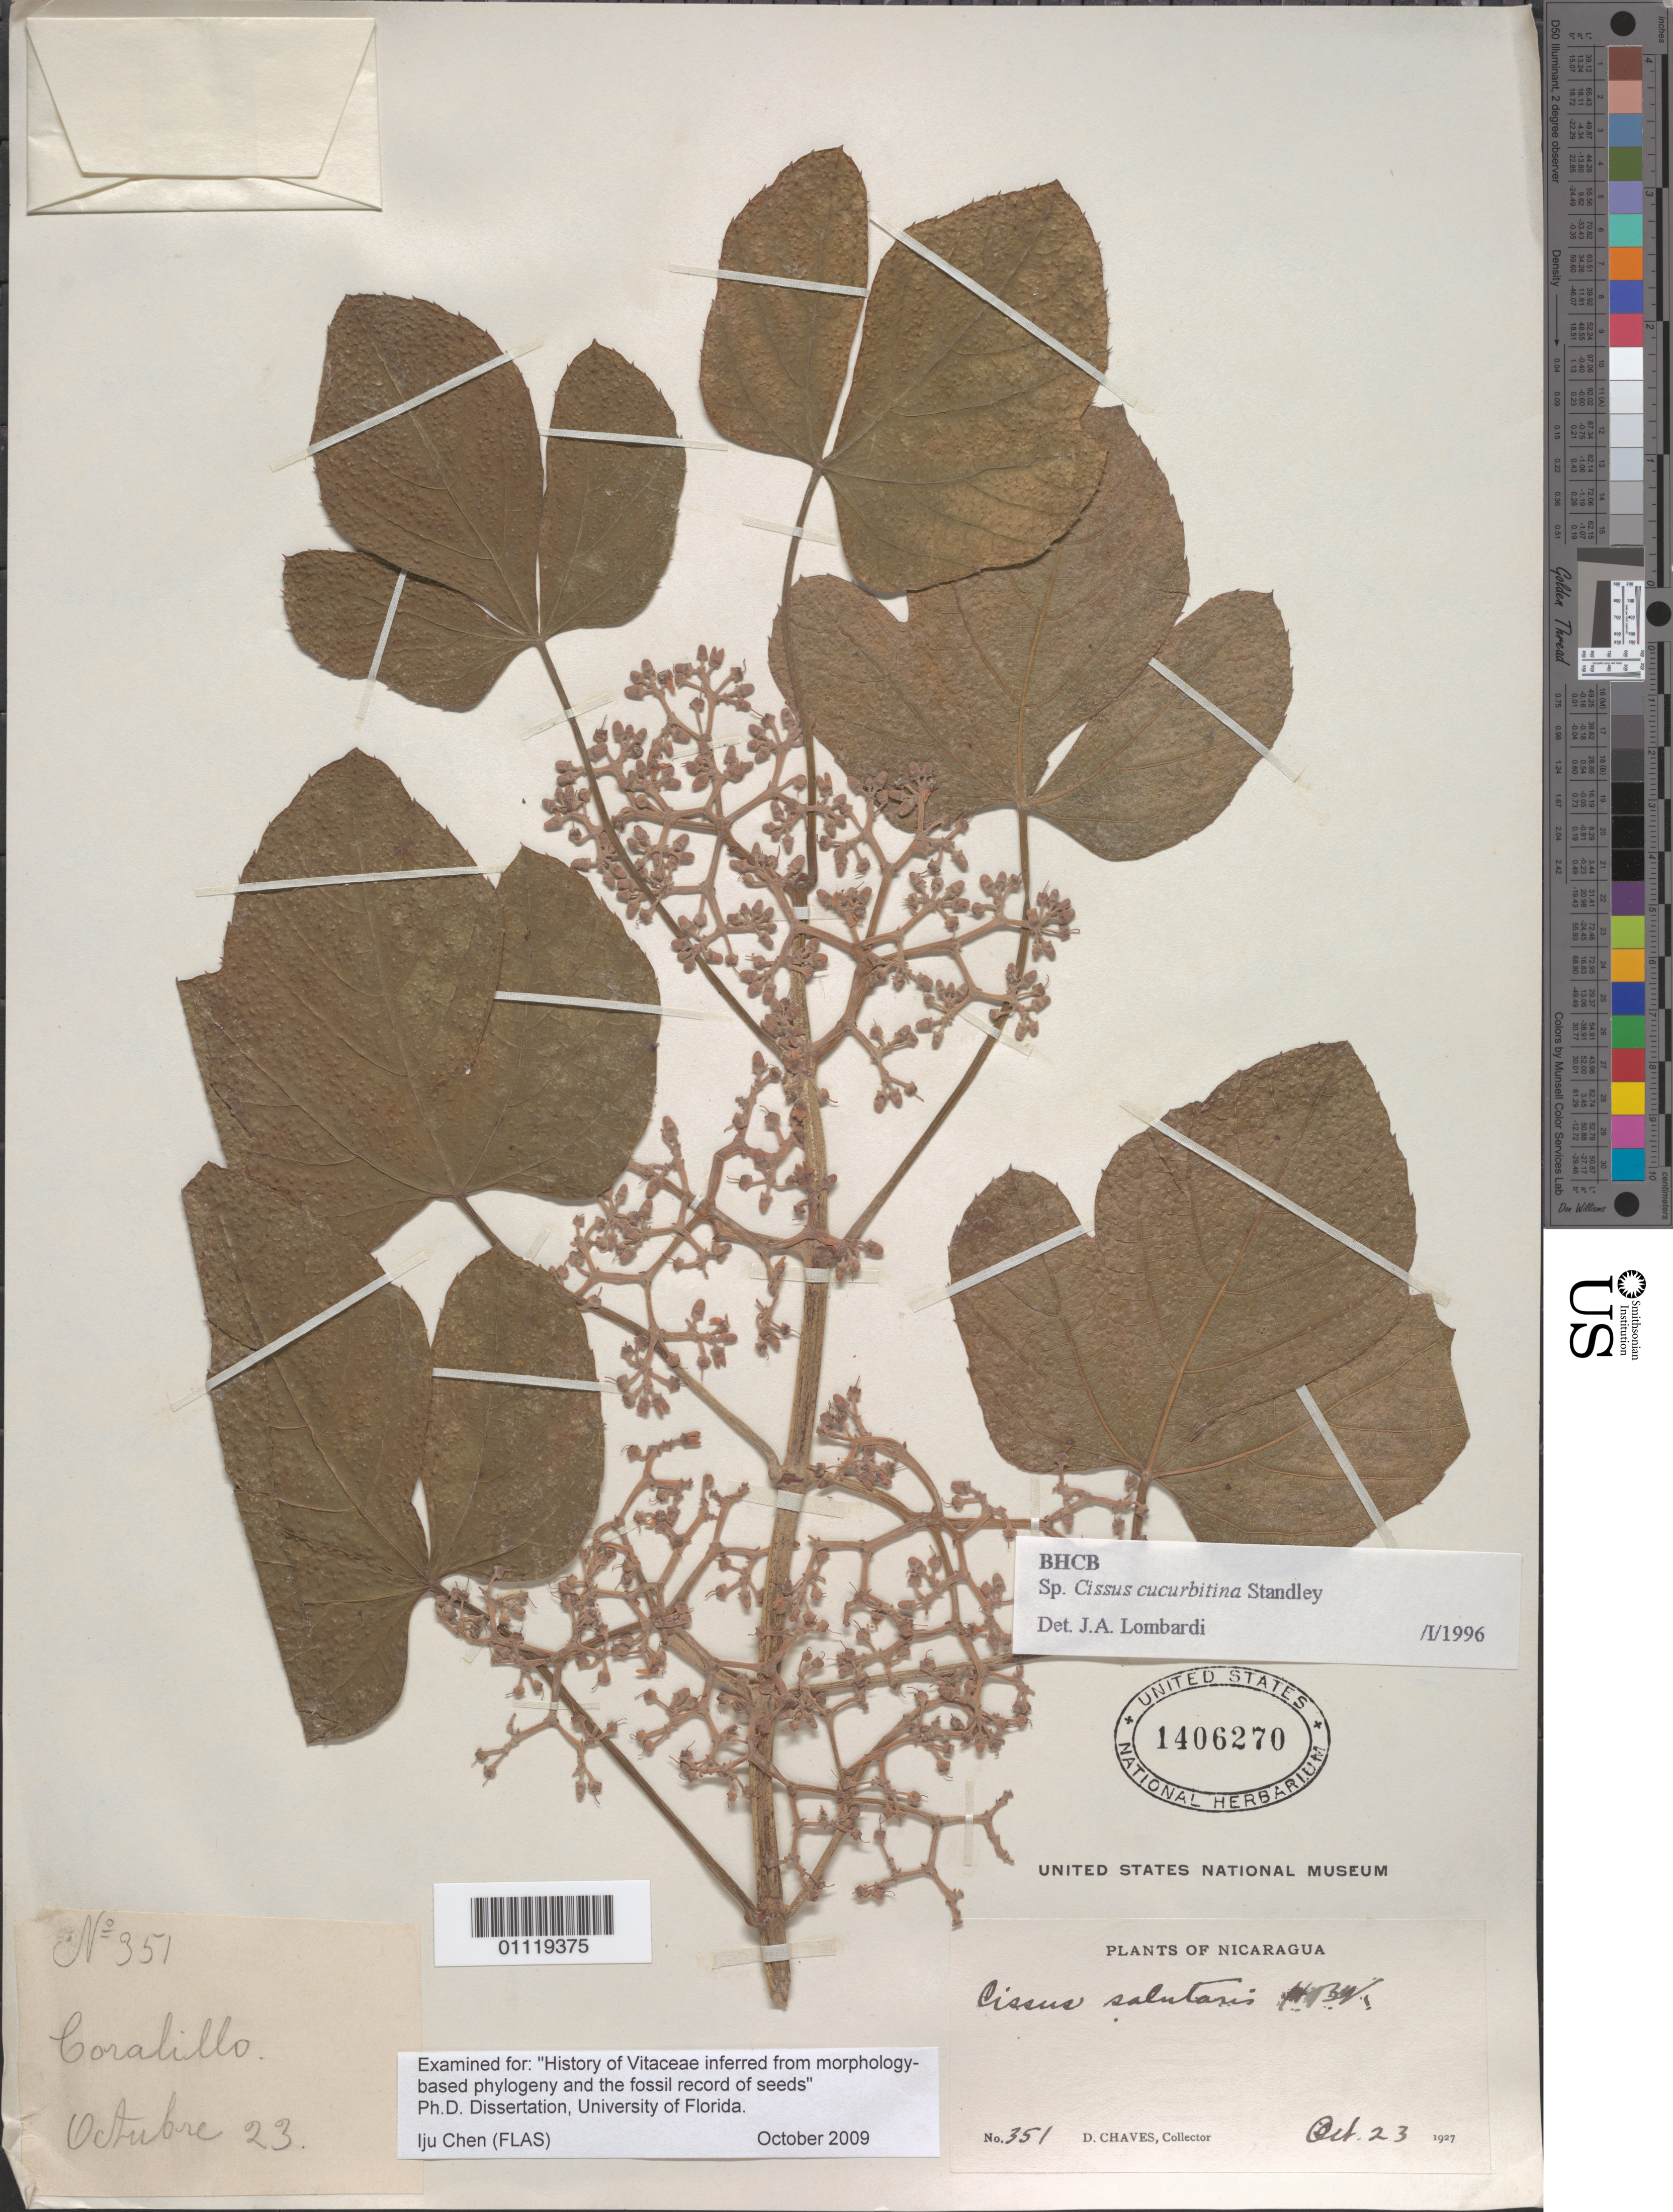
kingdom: Plantae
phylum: Tracheophyta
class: Magnoliopsida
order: Vitales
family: Vitaceae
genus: Cissus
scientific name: Cissus cucurbitina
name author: Standl.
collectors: D. Chaves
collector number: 351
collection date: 1927-10-23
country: Nicaragua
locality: Coralillo.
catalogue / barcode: US 1406270